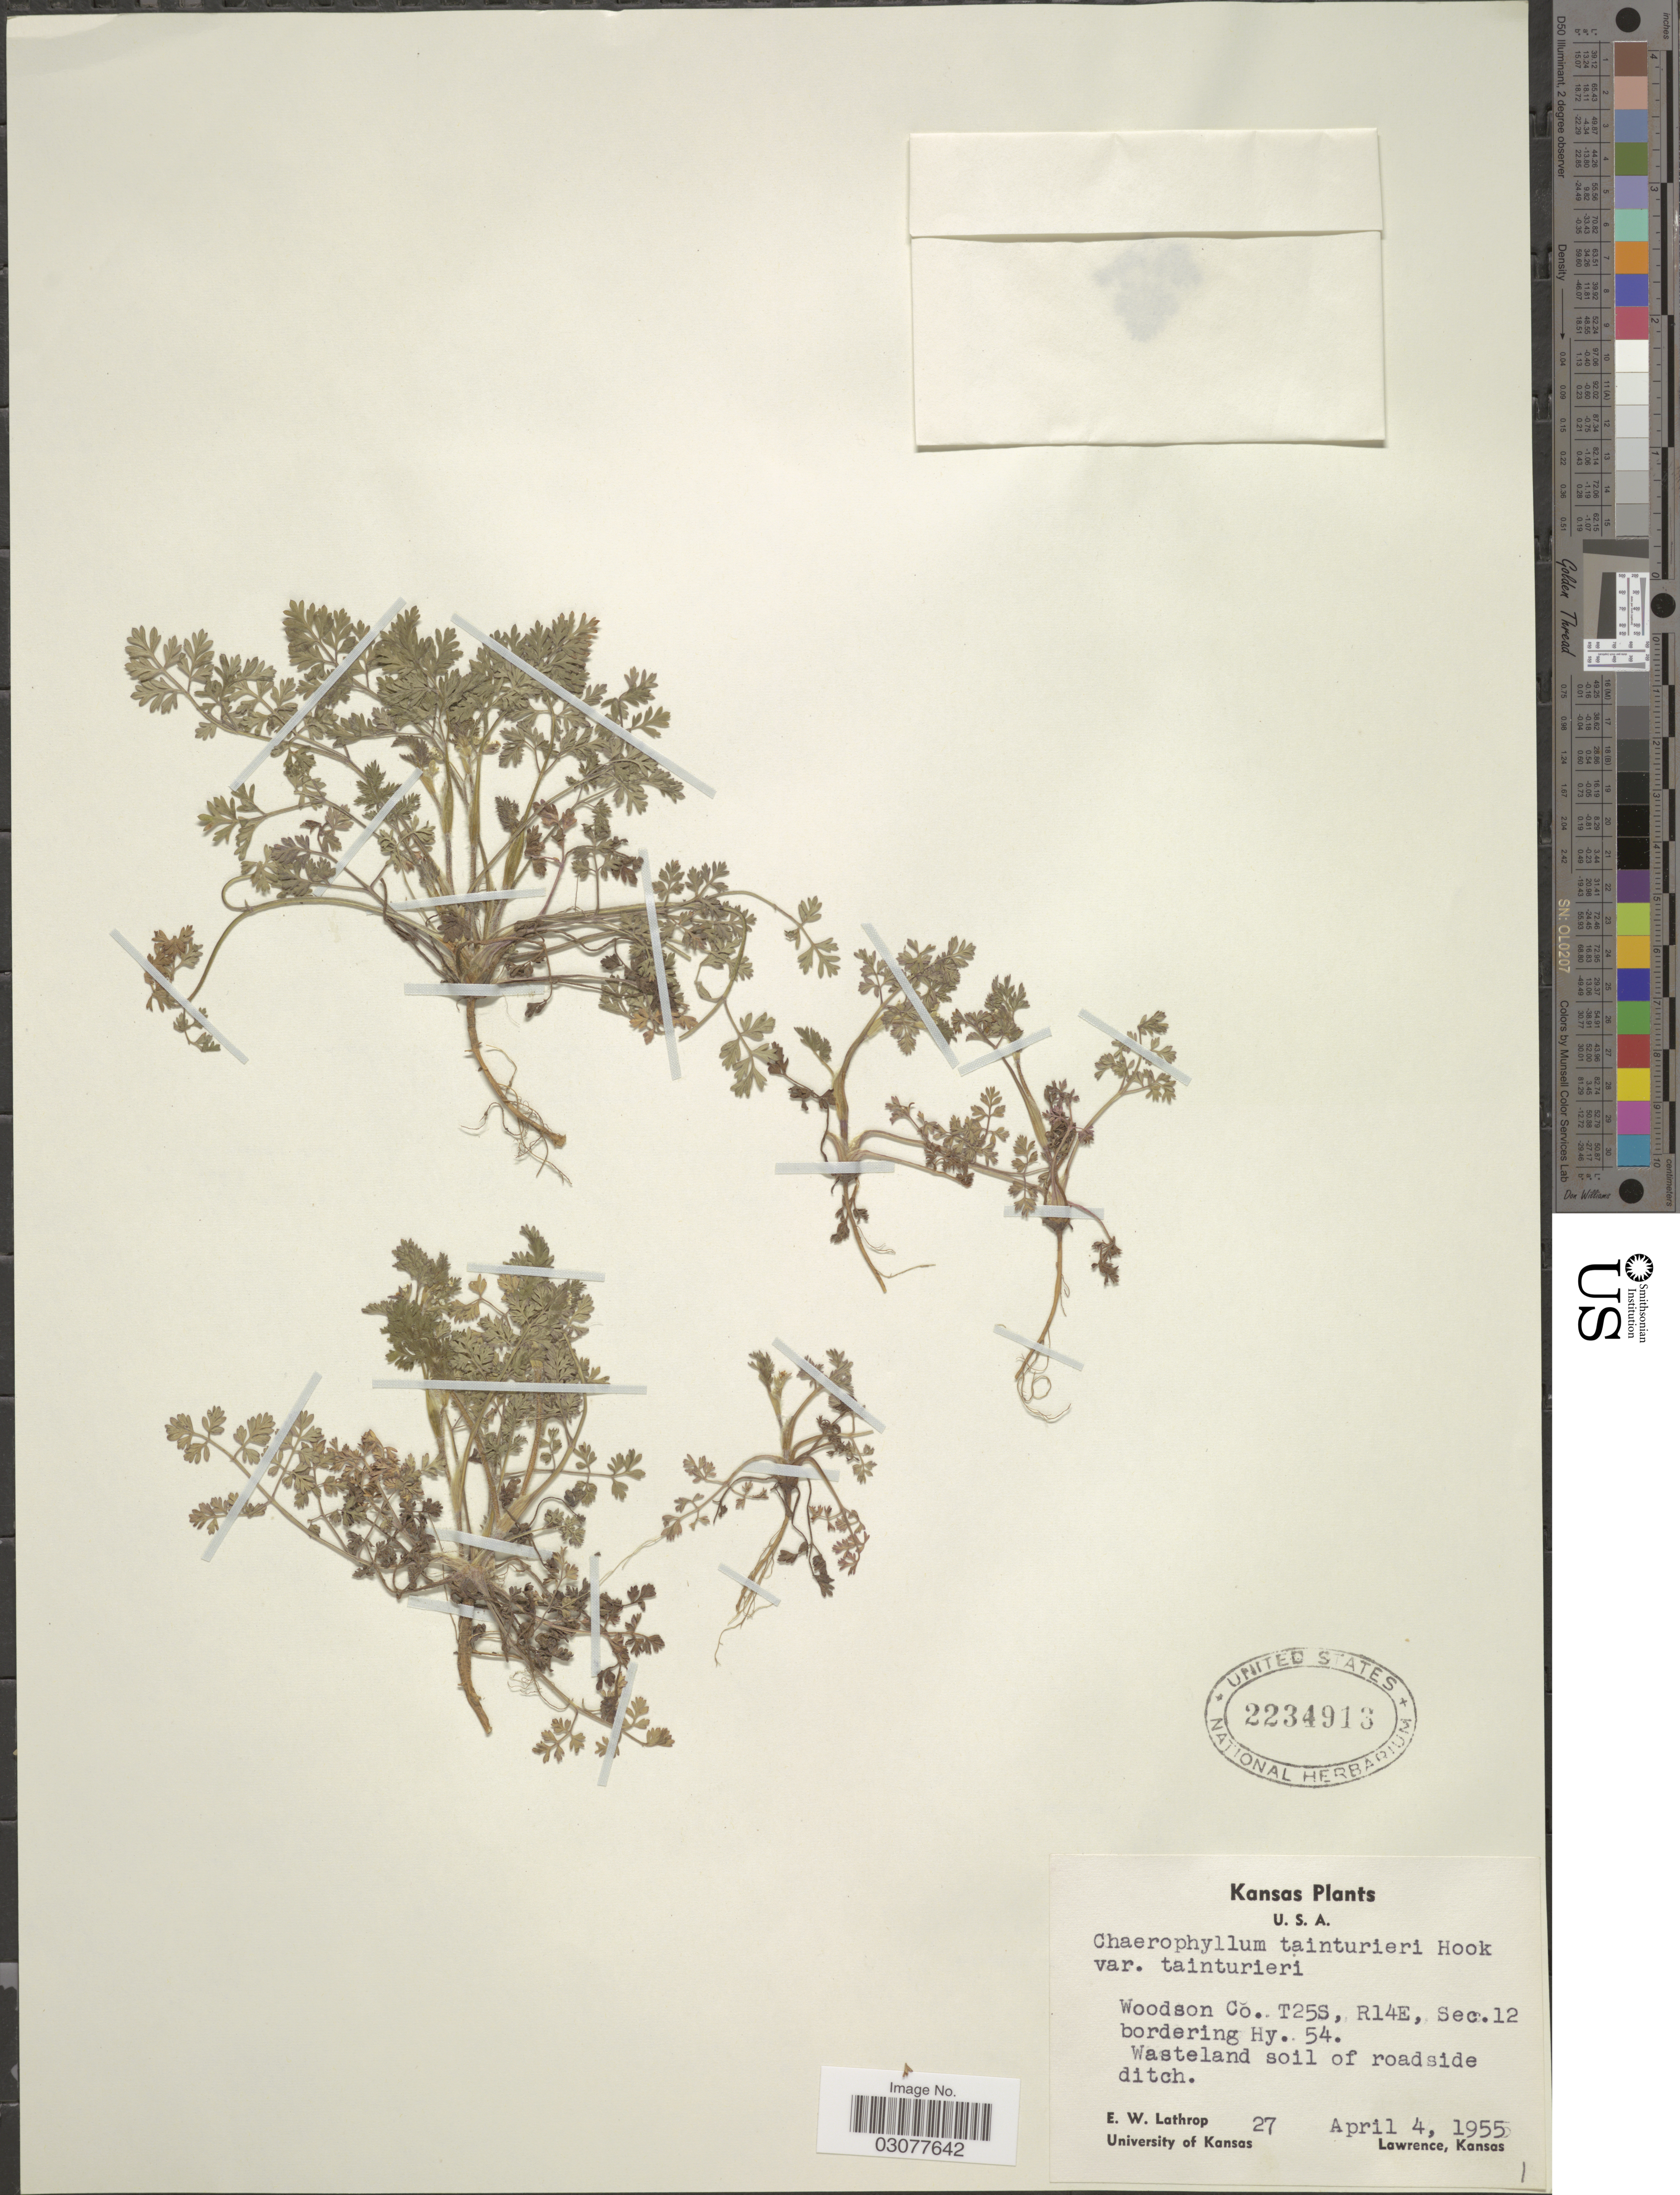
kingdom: Plantae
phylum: Tracheophyta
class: Magnoliopsida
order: Apiales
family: Apiaceae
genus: Chaerophyllum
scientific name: Chaerophyllum tainturieri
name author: Hook.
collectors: E. W. Lathrop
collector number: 27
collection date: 1955-04-04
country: United States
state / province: Kansas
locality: Woodson Co. T25S, R14E, Sec.12 bordering Hy. 54.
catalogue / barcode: US 2234913